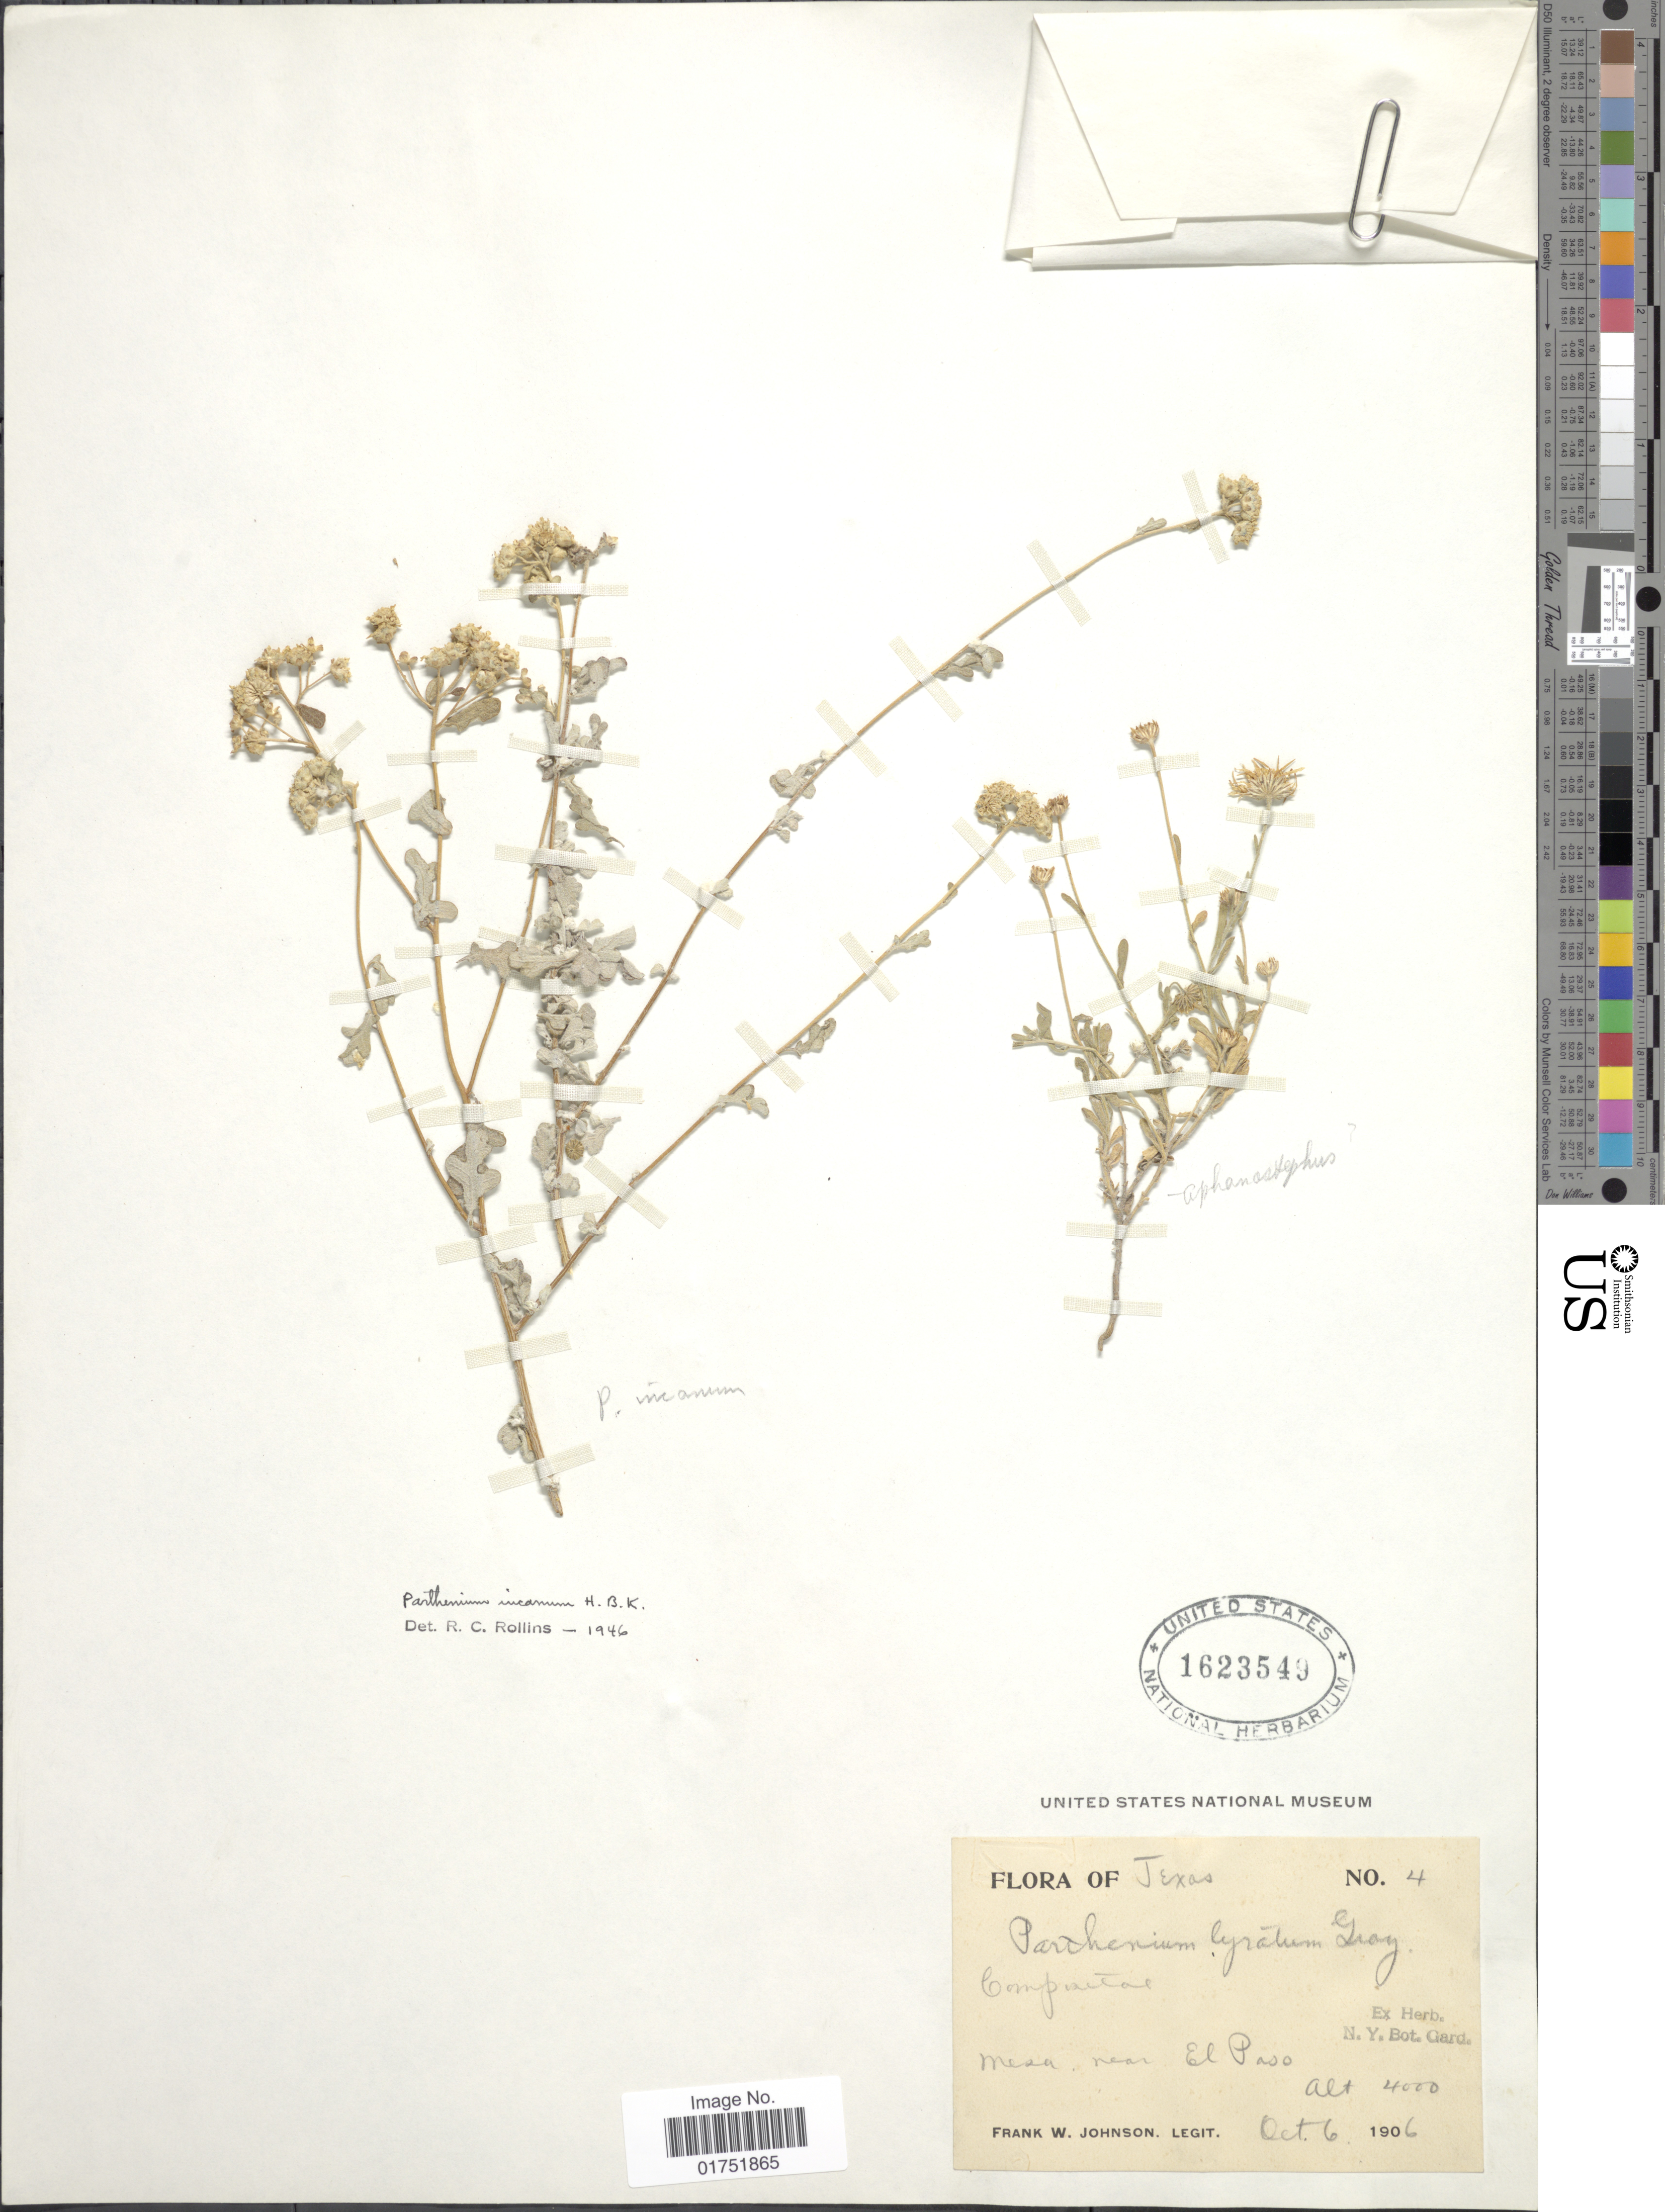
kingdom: Plantae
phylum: Tracheophyta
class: Magnoliopsida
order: Asterales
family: Asteraceae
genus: Parthenium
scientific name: Parthenium incanum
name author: Kunth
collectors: F. W. Johnson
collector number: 4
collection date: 1906-10-06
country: United States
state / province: Texas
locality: Mesa near El Paso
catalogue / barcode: US 1623549